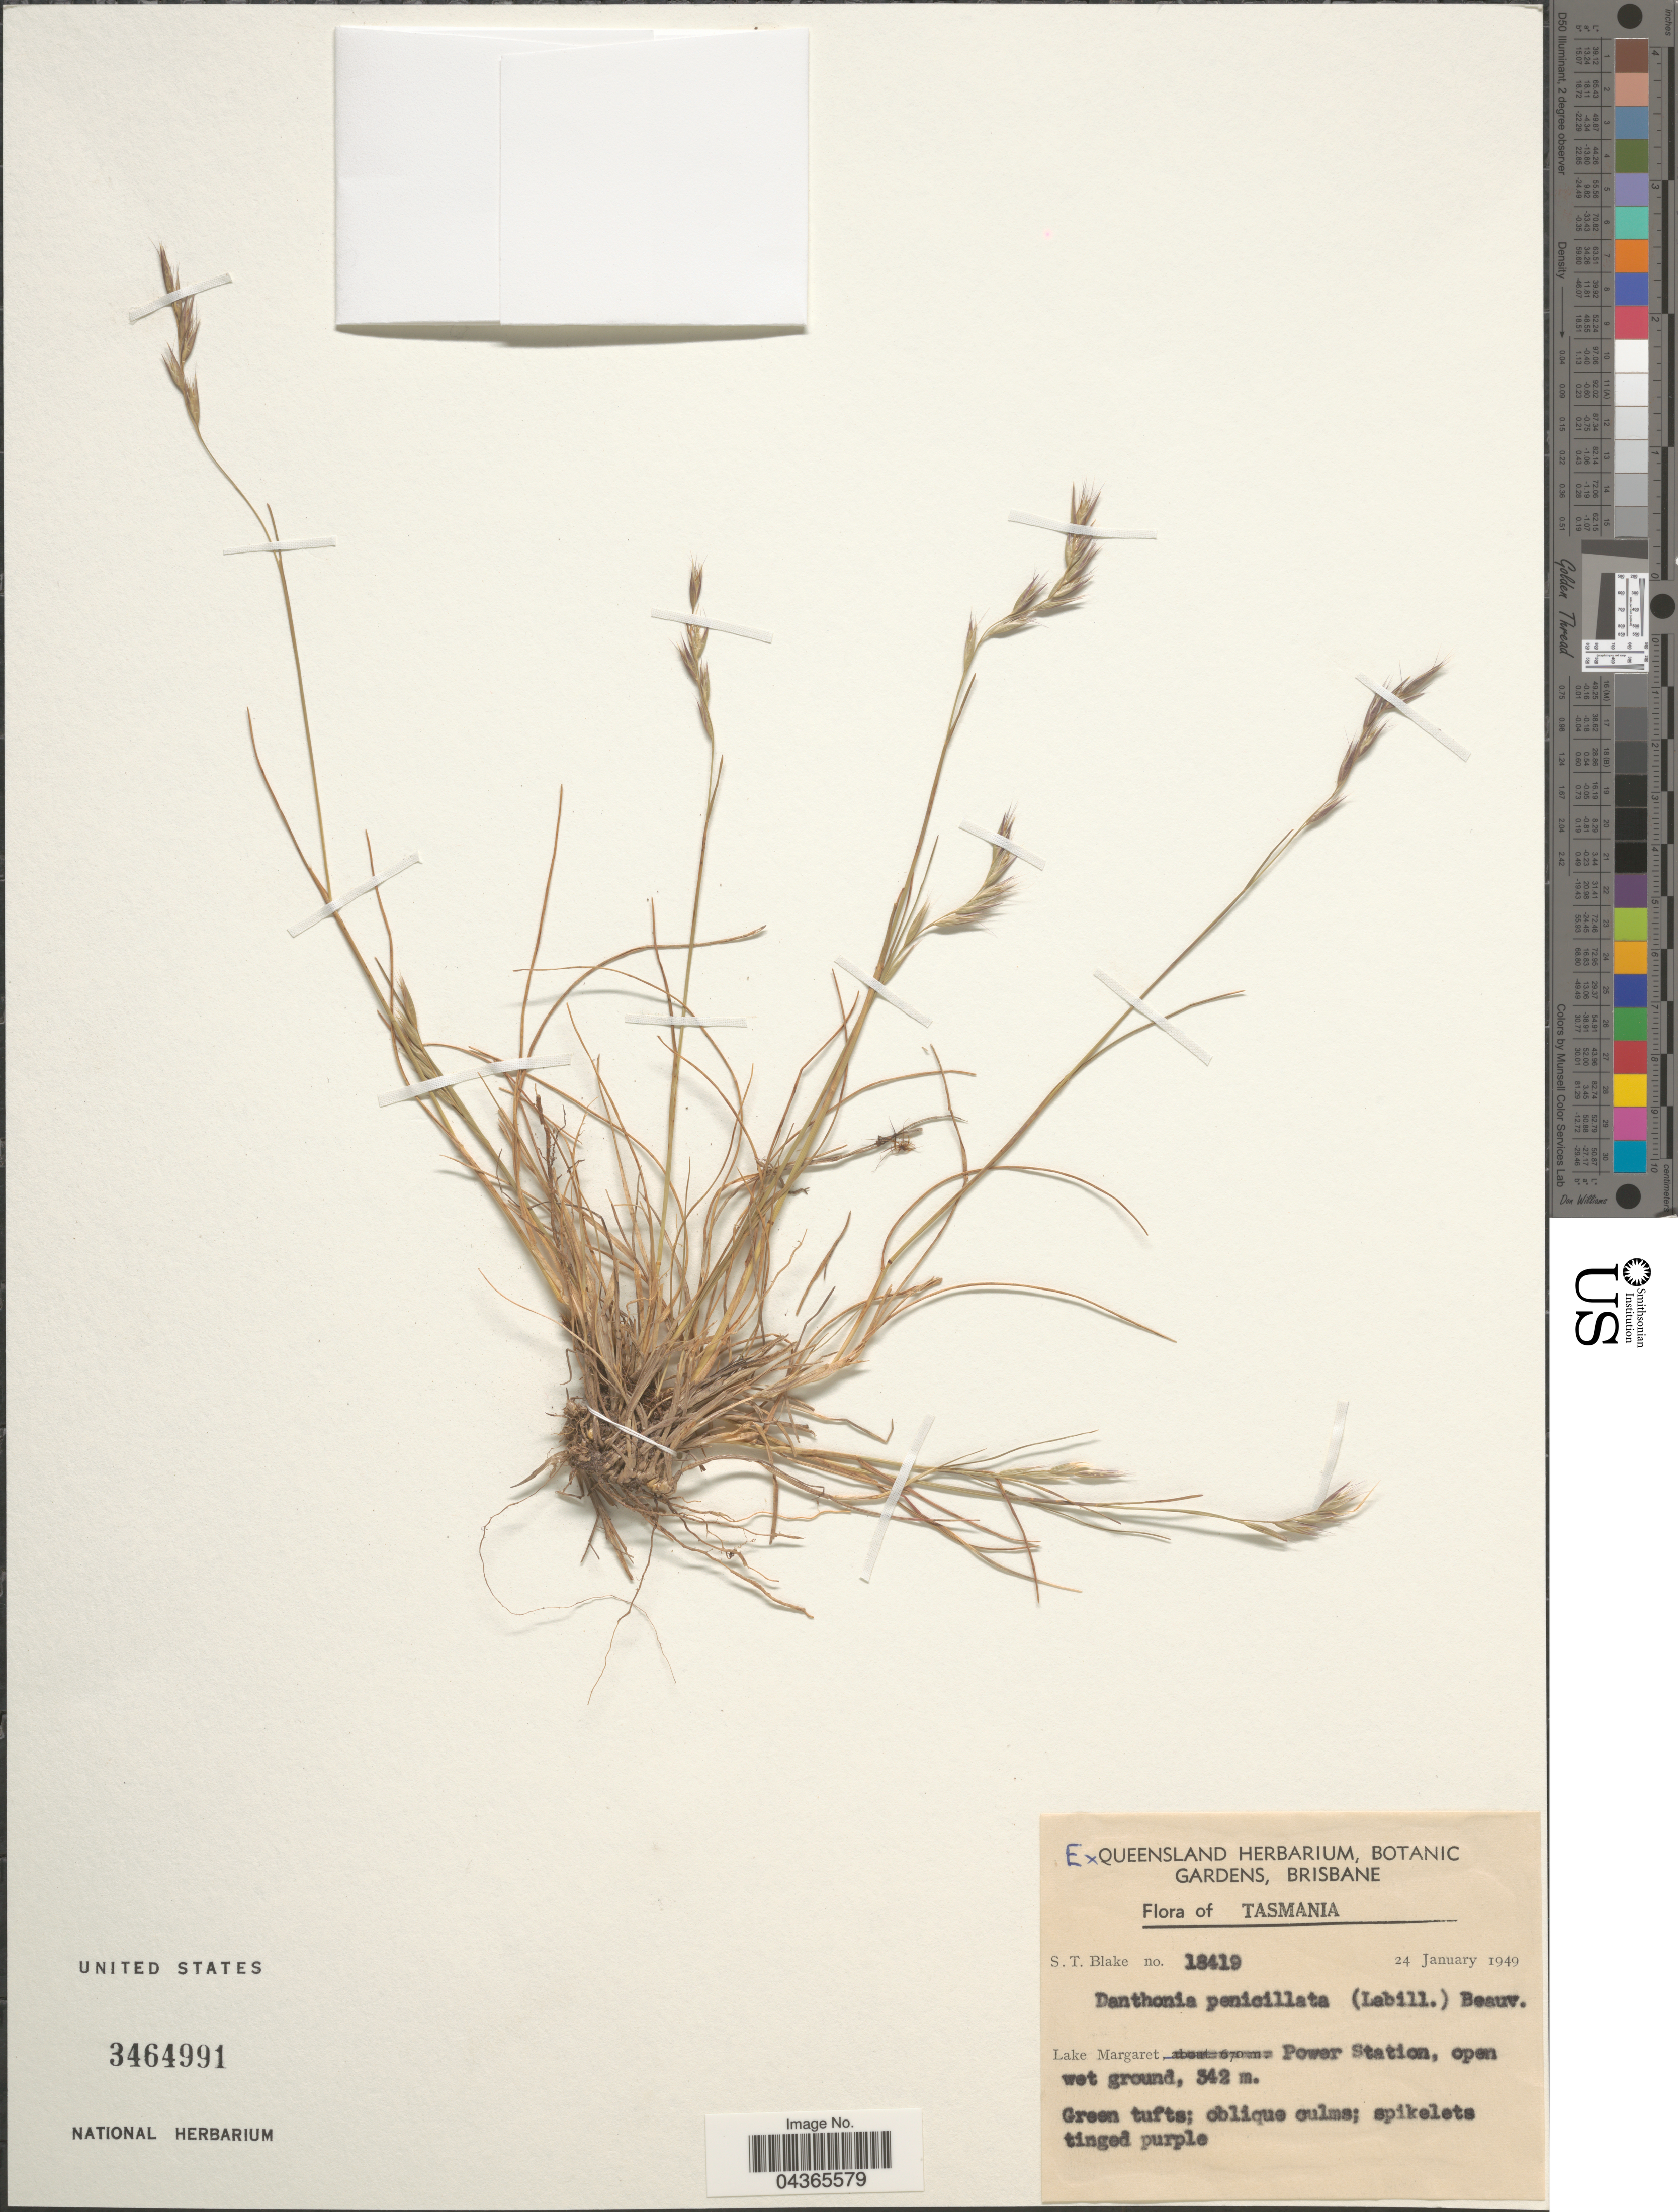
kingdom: Plantae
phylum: Tracheophyta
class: Liliopsida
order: Poales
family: Poaceae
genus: Rytidosperma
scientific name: Rytidosperma penicillatum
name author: (Labill.) Connor & Edgar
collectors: S. T. Blake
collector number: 18419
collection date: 1949-01-24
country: Australia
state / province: Tasmania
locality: Lake Margaret, Power Station.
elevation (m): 342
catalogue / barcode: US 3464991